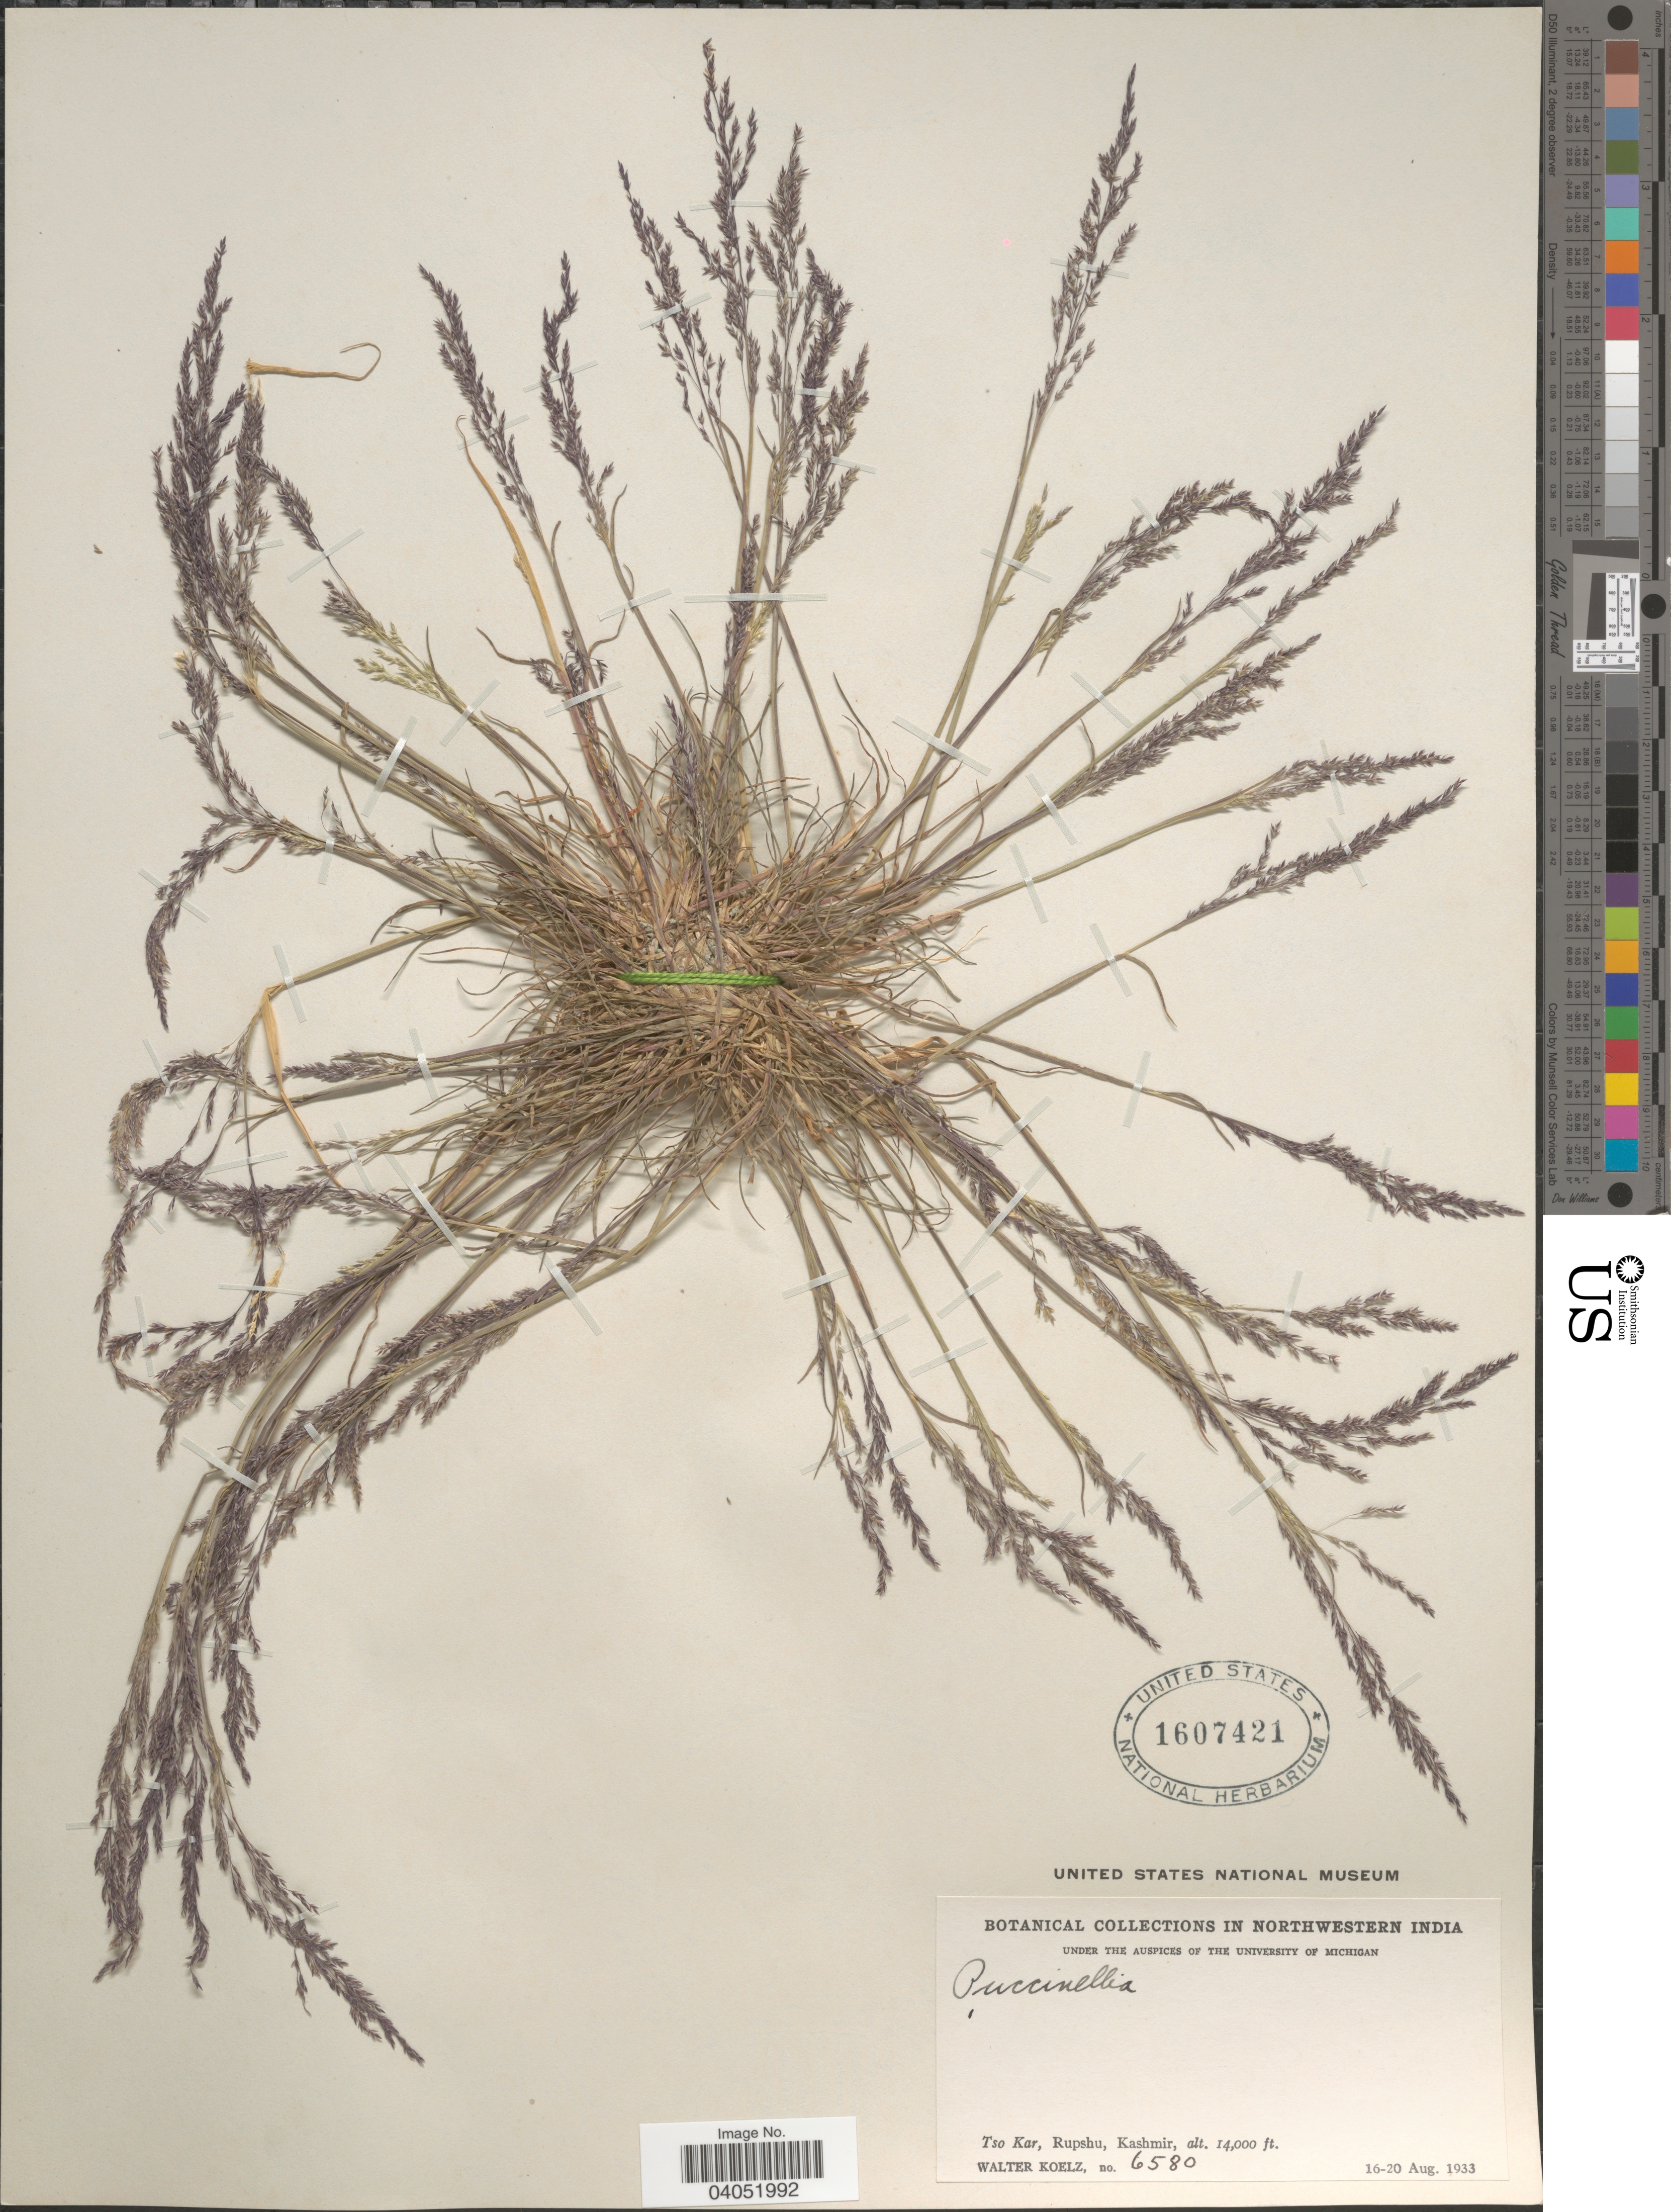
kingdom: Plantae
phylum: Tracheophyta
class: Liliopsida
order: Poales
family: Poaceae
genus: Puccinellia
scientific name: Puccinellia sp.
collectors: W. N. Koelz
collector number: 6580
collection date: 1933-08-16/1933-08-20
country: India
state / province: Jammu and Kashmir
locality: In northwestern India. Tso Kar, Rupshu, Kashmir.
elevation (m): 4267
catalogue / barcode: US 1607421